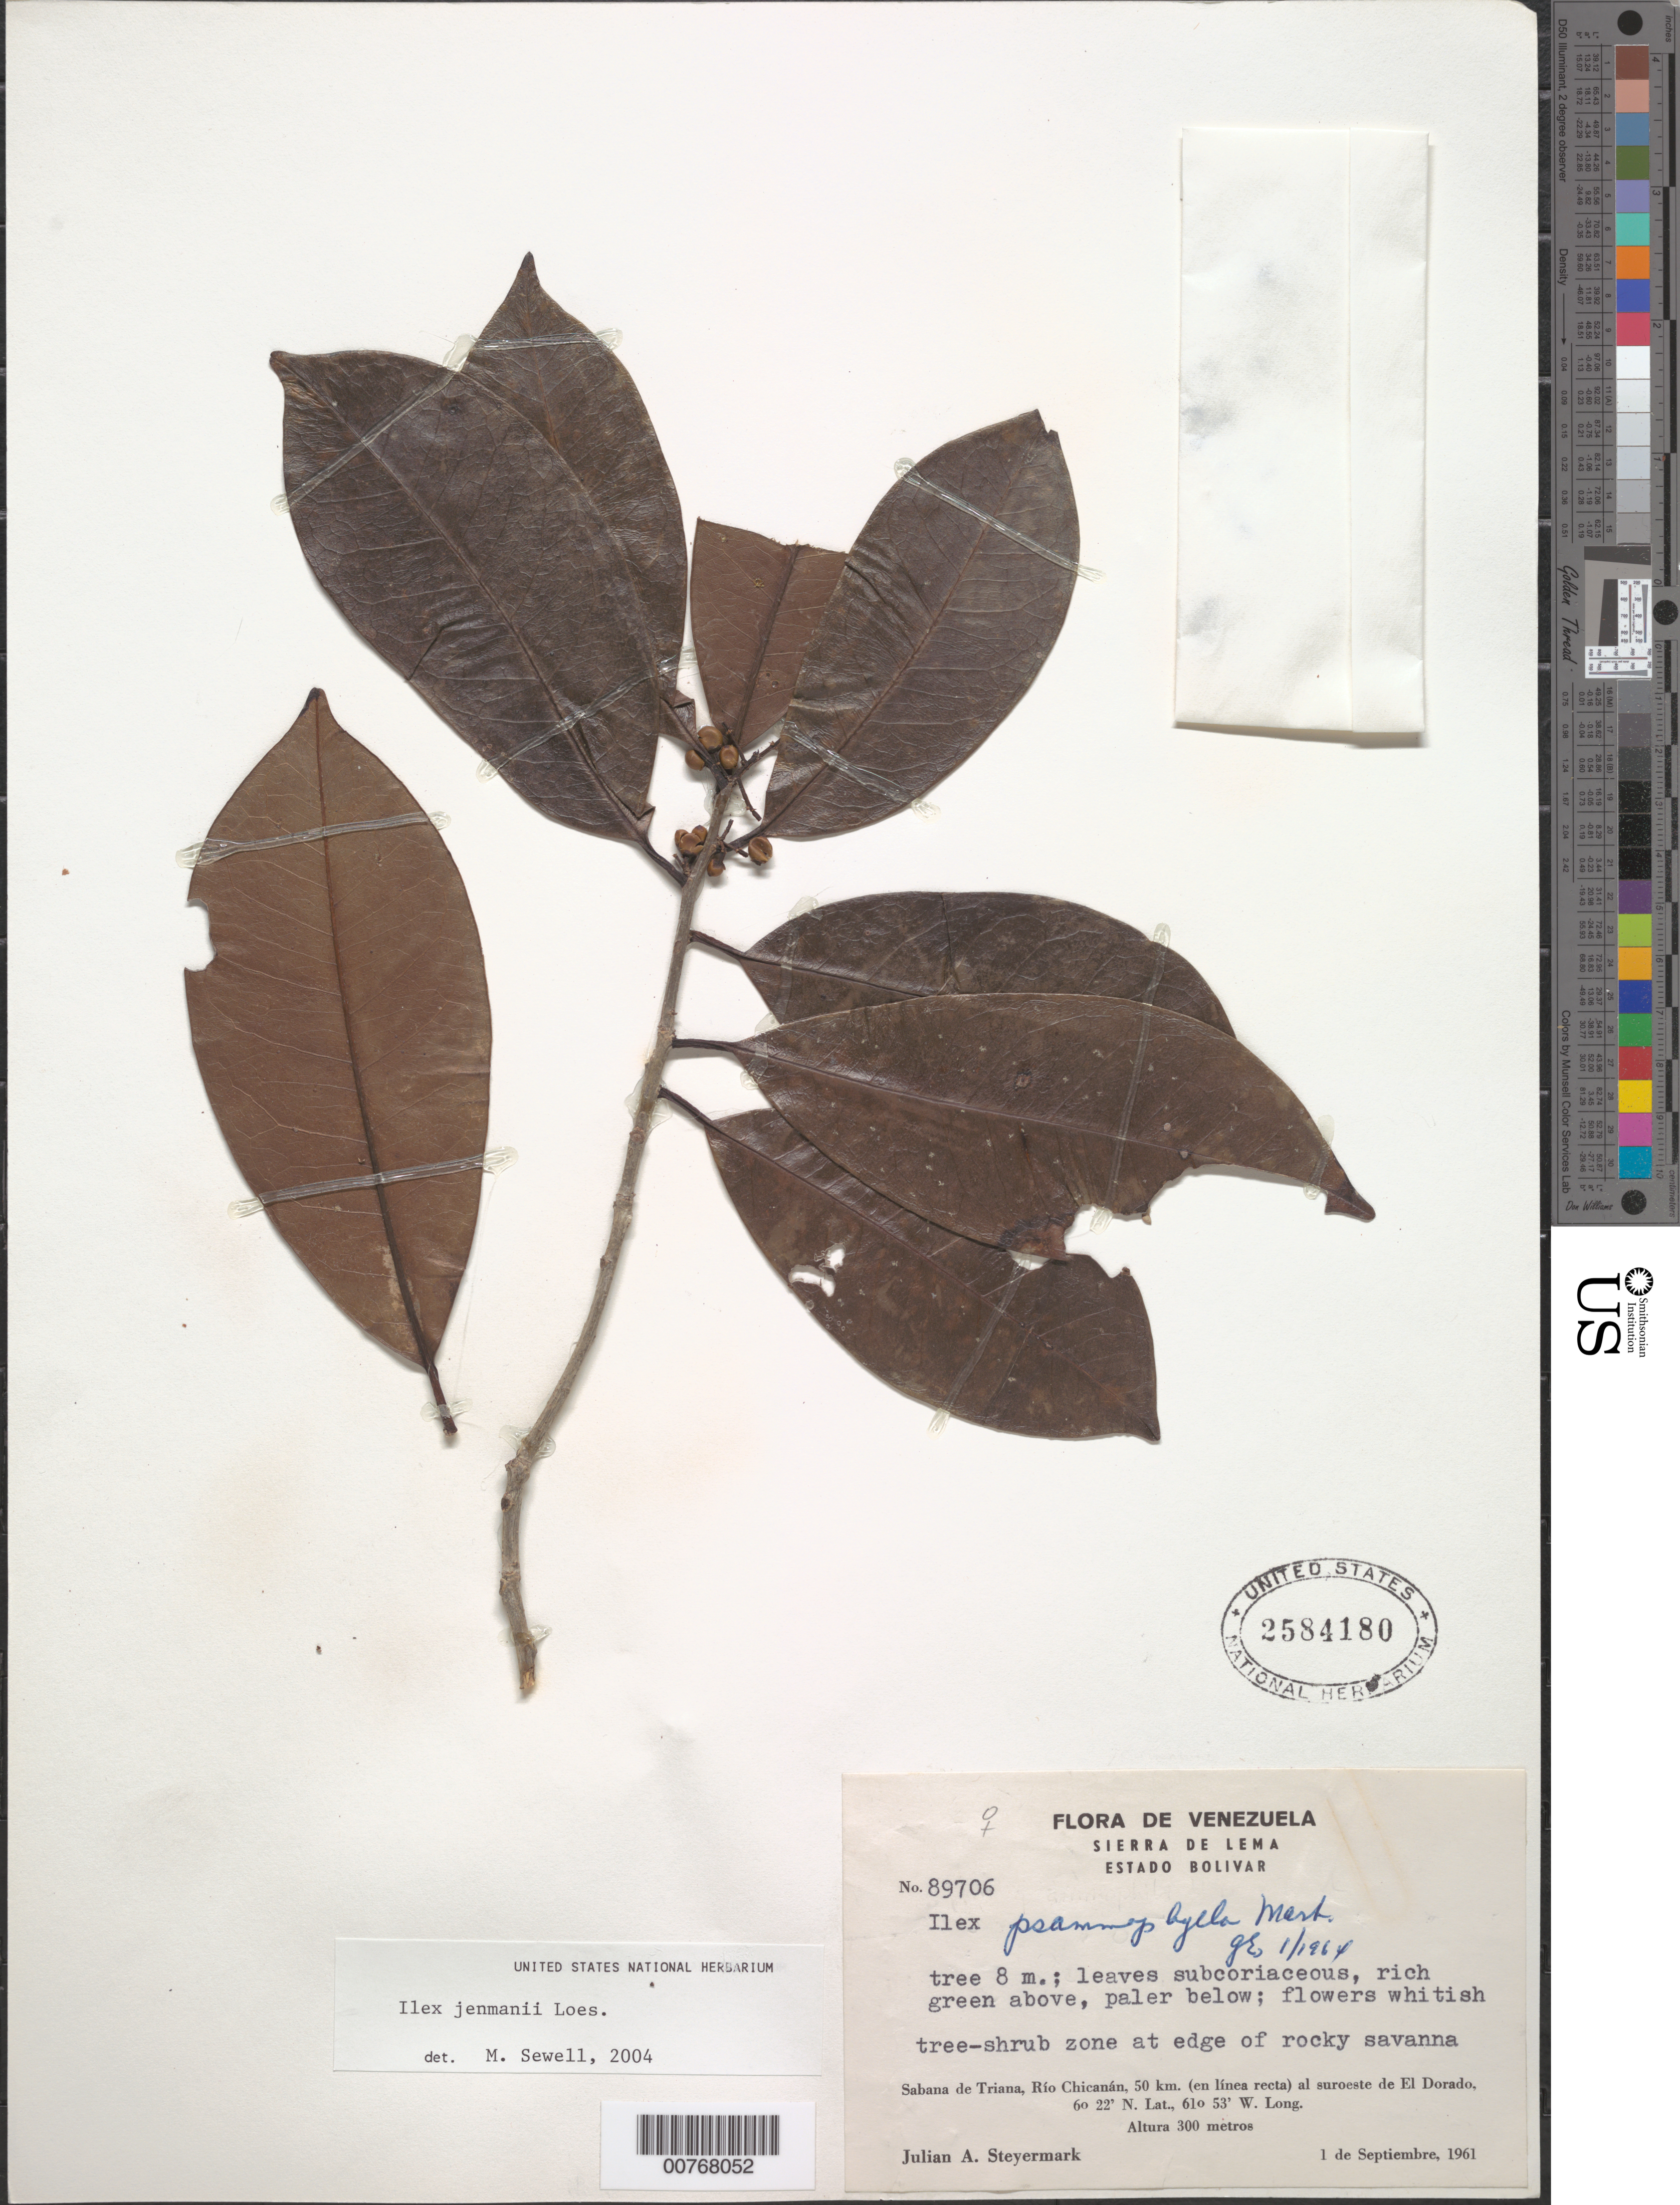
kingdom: Plantae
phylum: Tracheophyta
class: Magnoliopsida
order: Aquifoliales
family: Aquifoliaceae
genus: Ilex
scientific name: Ilex jenmanii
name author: Loes.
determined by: Sewell, M.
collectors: J. Steyermark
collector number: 89706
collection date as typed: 1-Sep-61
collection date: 1961-09-01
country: Venezuela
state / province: Bolívar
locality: Sabana de Triana, Río Chicanán, 50 km (in línea recta) al SW de El Dorado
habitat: Tree-shrub zone at edge of rocky savanna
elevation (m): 300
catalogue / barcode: US 2584180